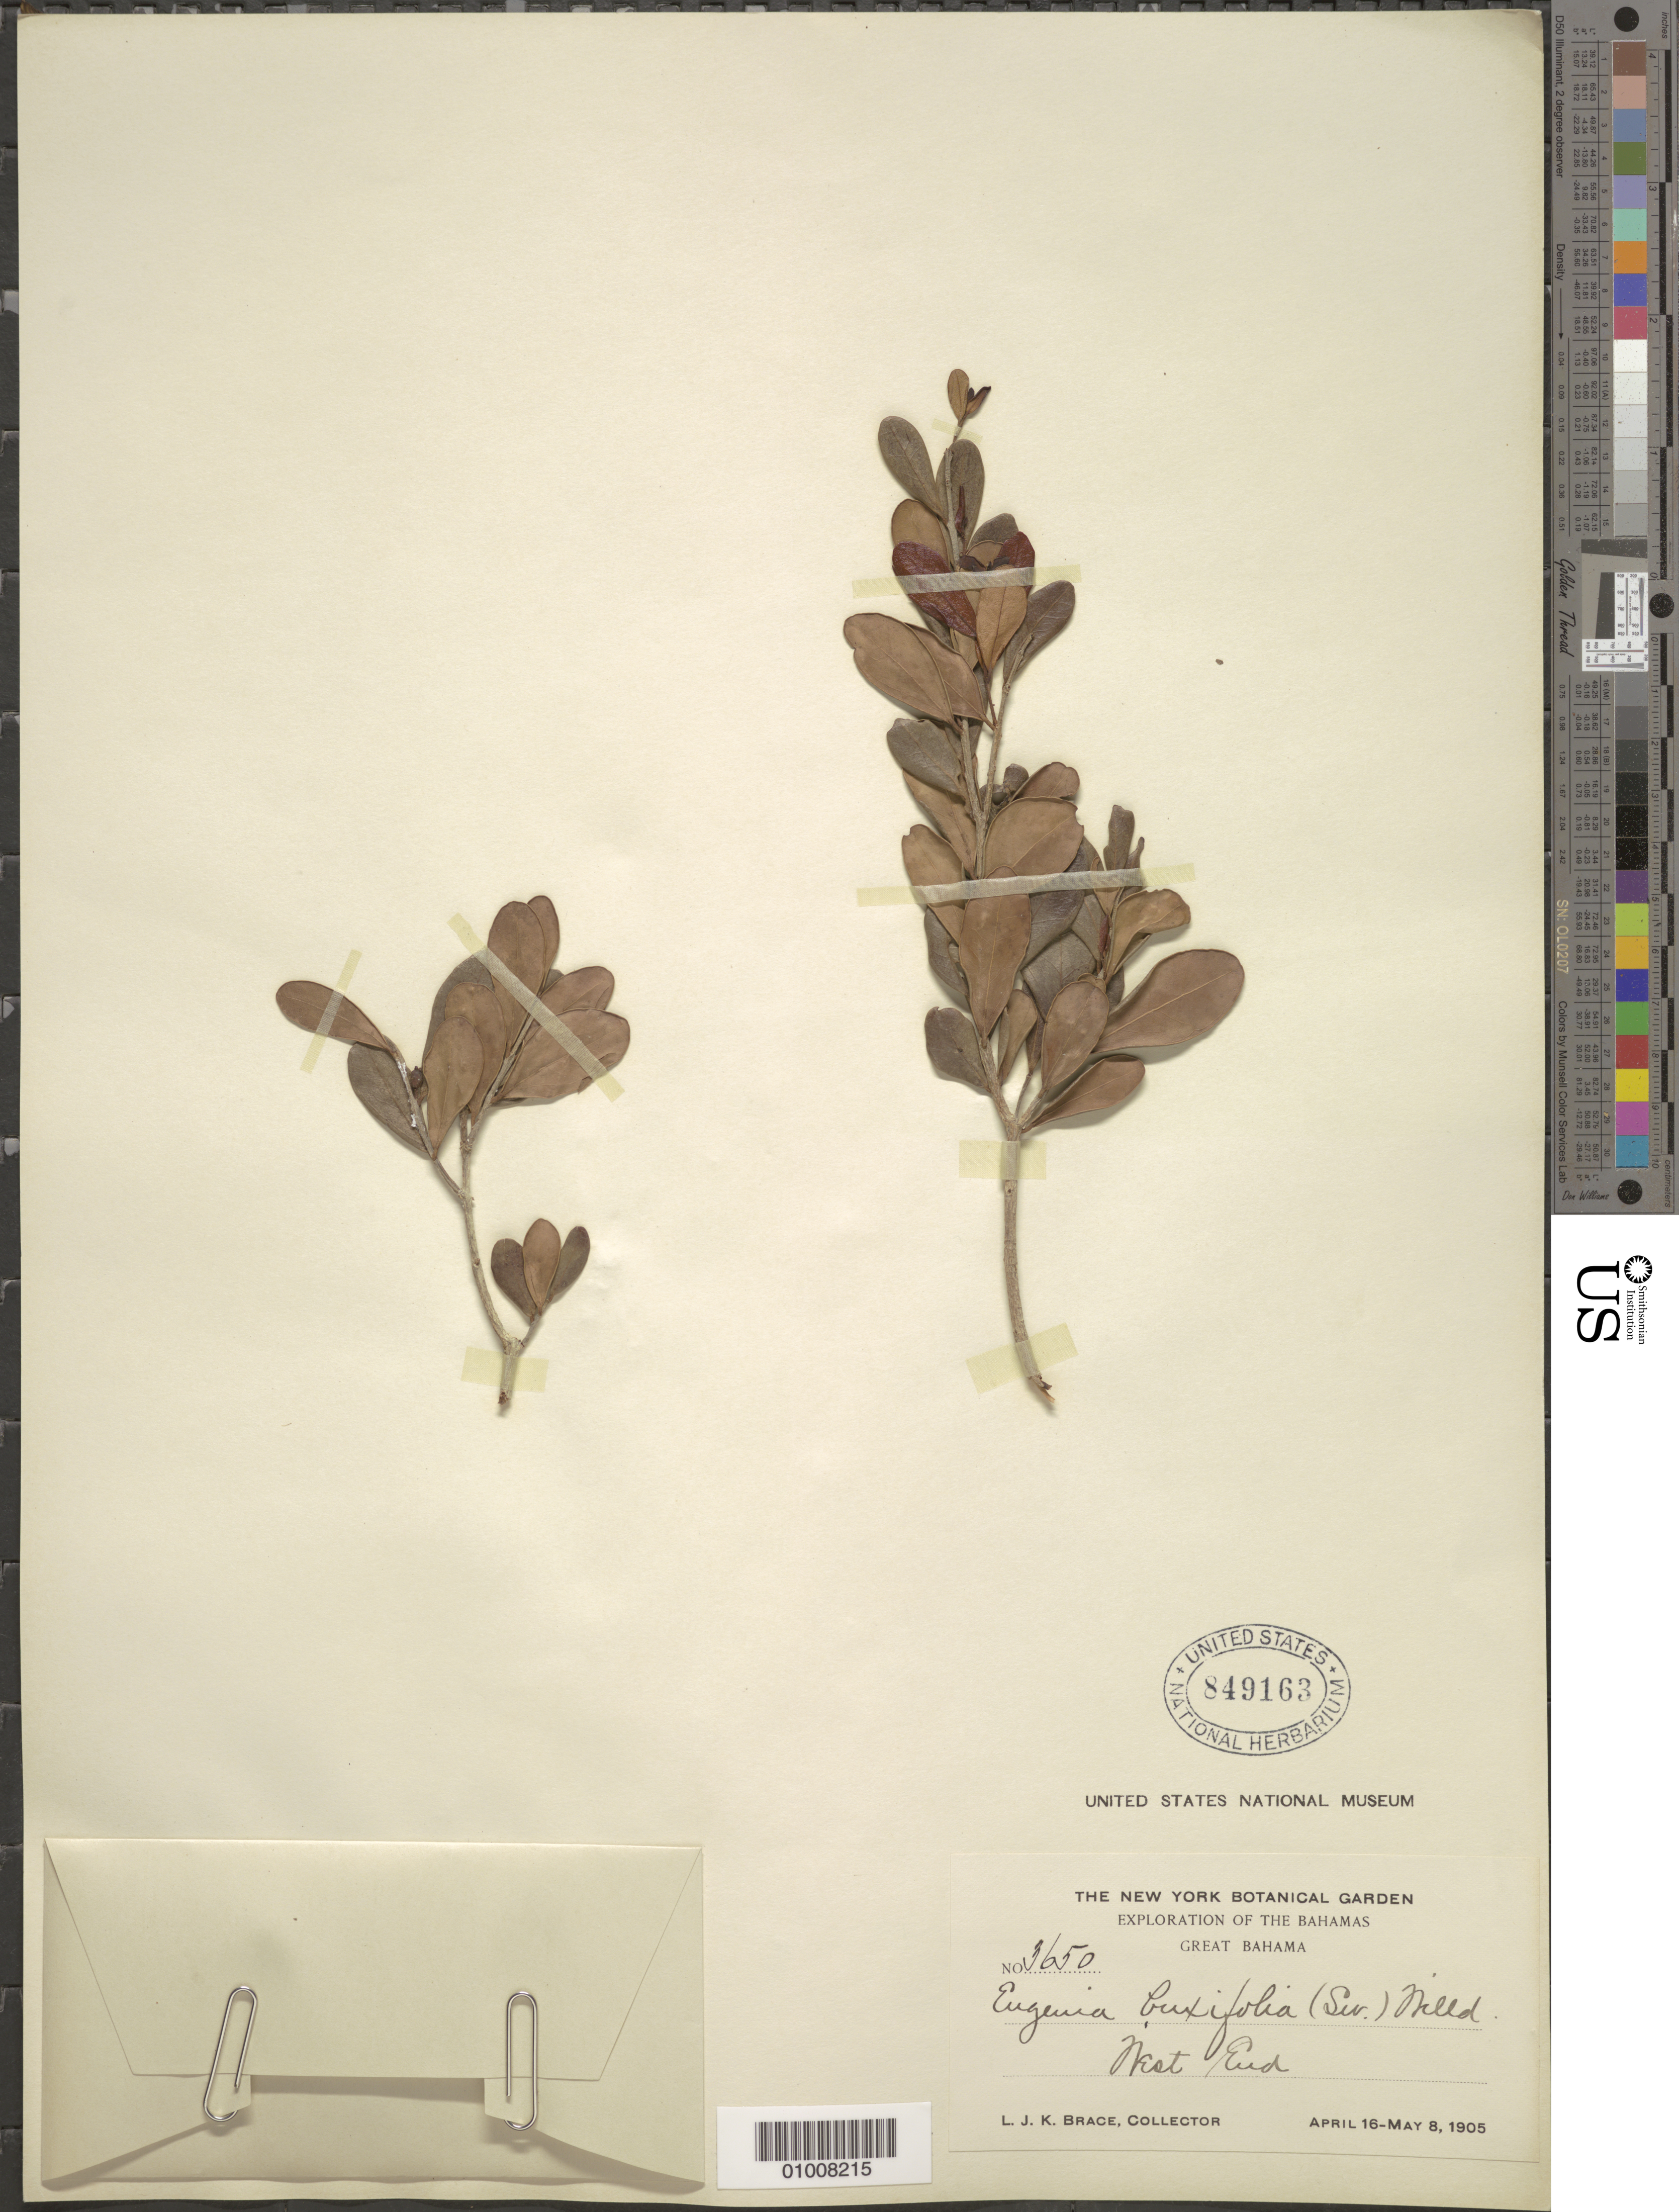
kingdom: Plantae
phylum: Tracheophyta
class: Magnoliopsida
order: Myrtales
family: Myrtaceae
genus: Eugenia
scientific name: Eugenia foetida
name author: Pers.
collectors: L. J. K. Brace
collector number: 3650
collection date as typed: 16 Apr 1905 to 08 May 1905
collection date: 1905-04-16/1905-05-08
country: Bahamas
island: Great Bahama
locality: West End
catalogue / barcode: US 849163